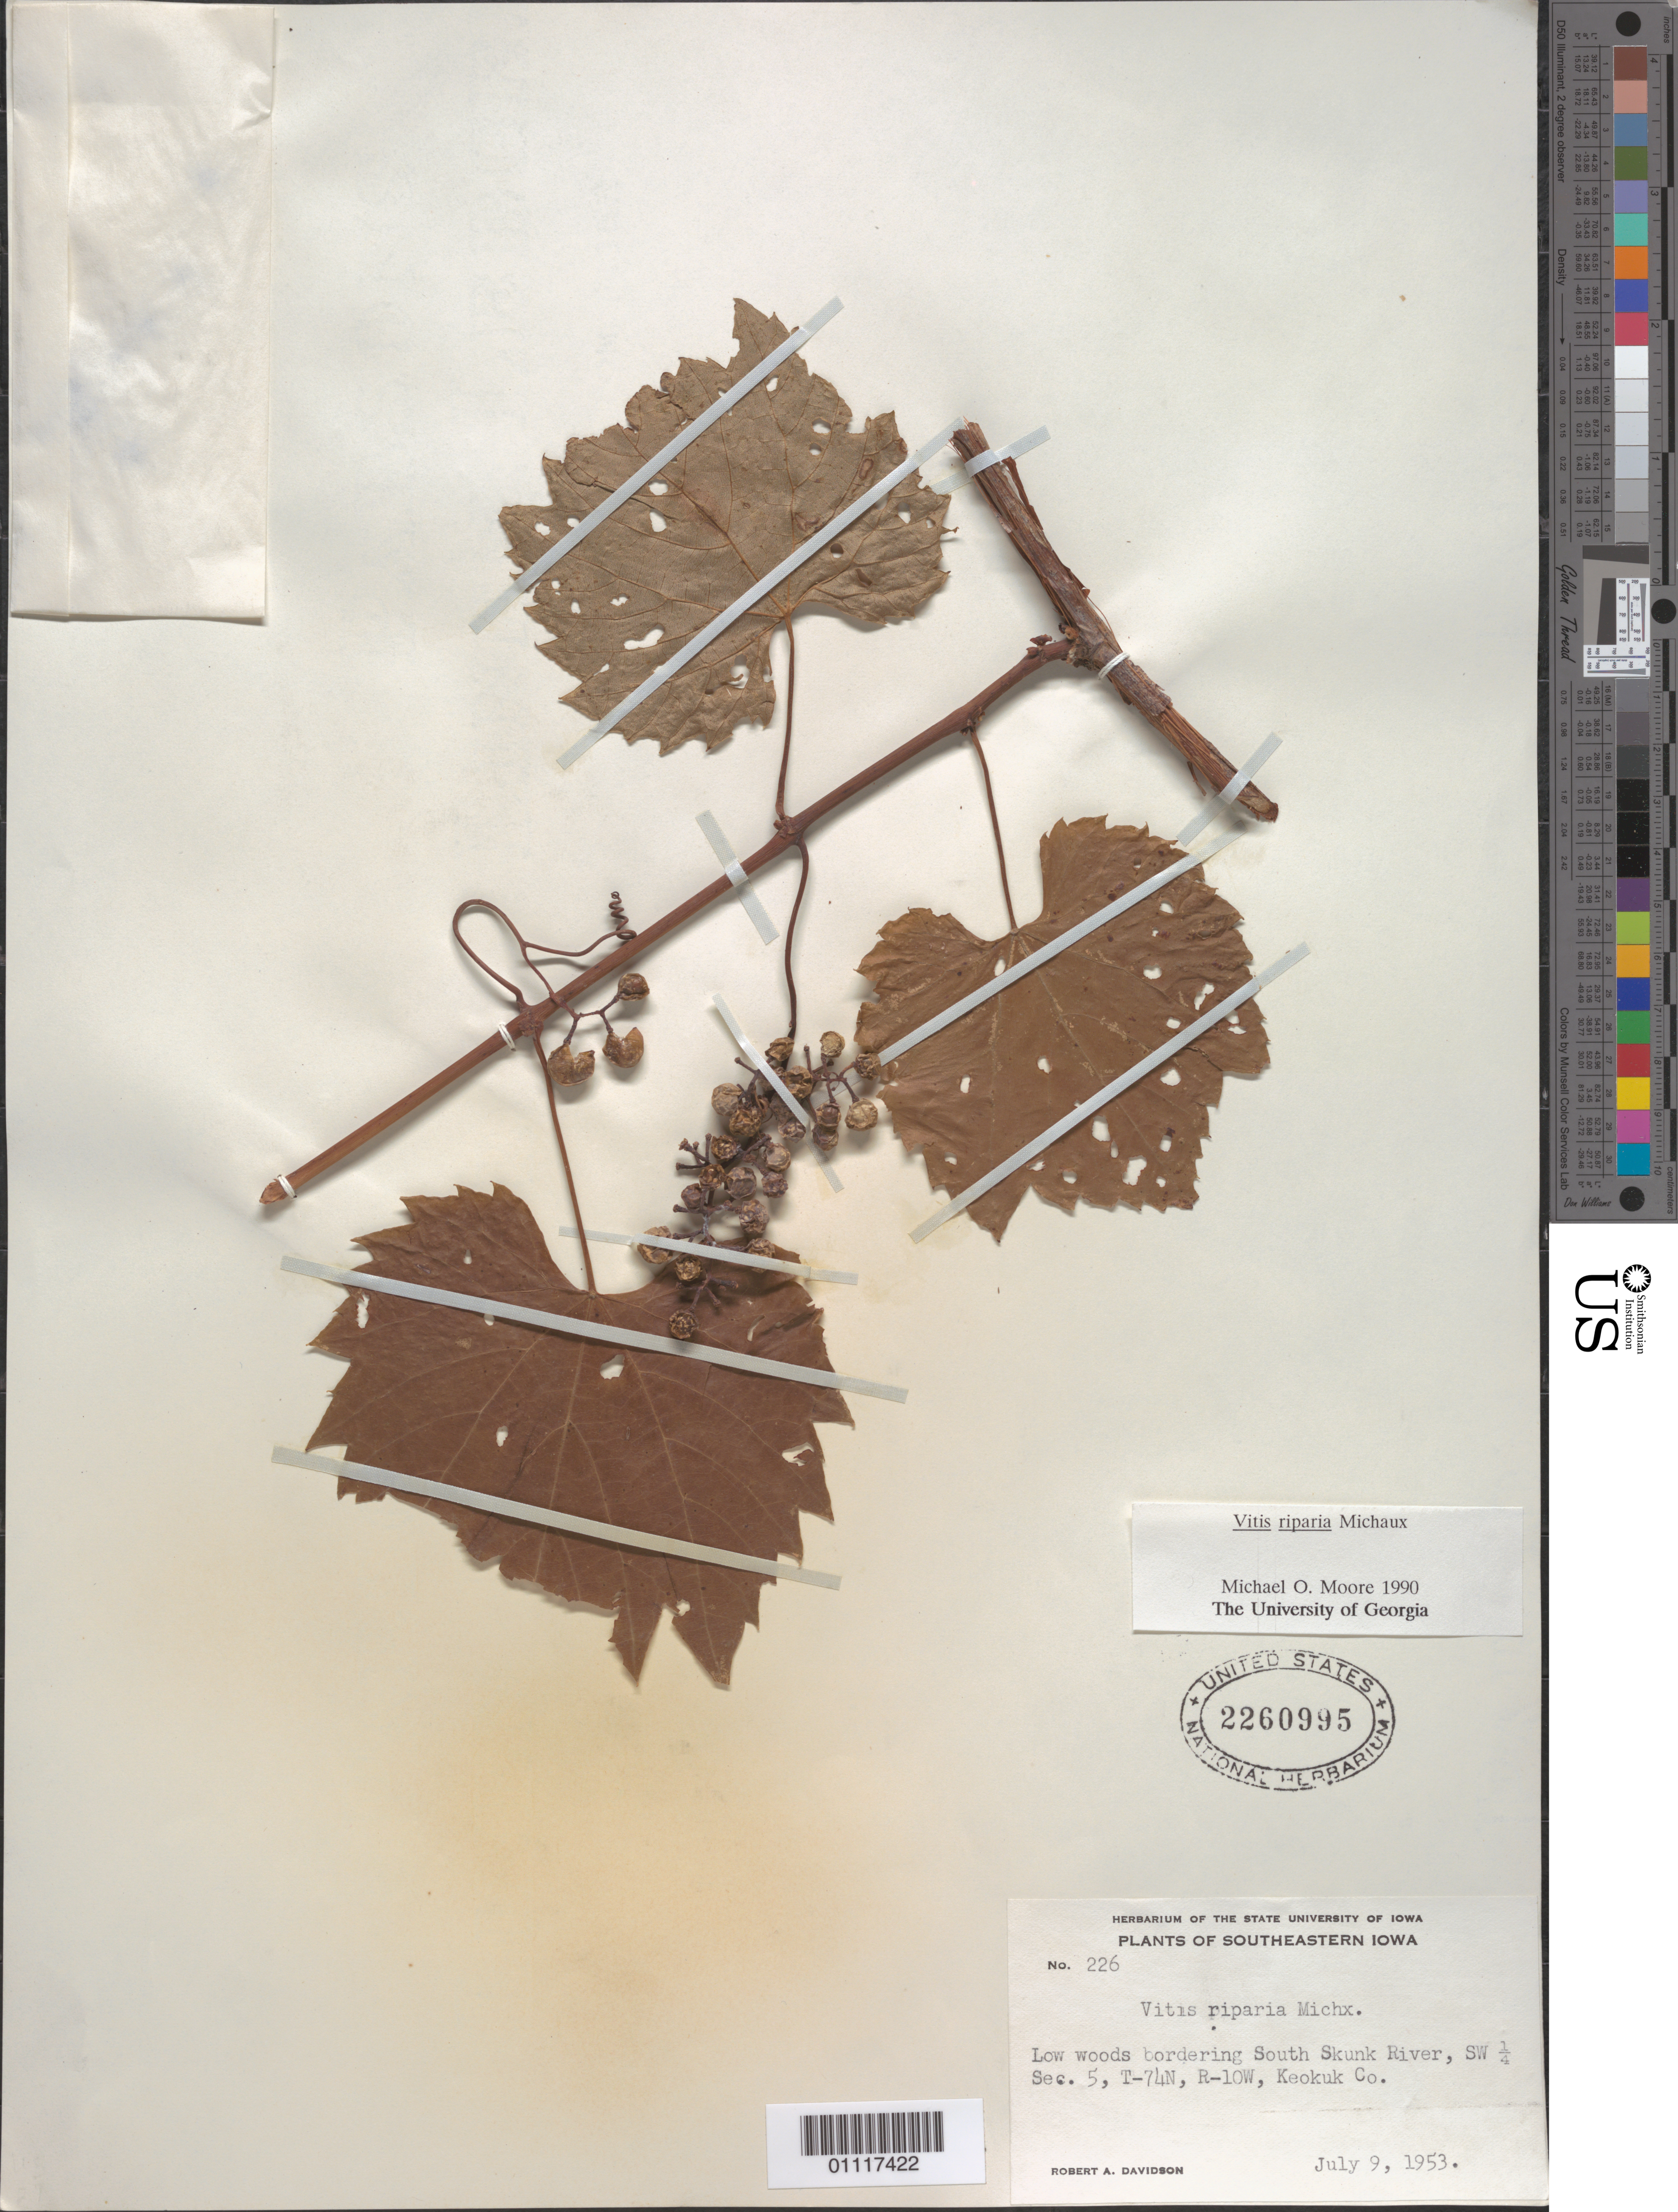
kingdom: Plantae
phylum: Tracheophyta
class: Magnoliopsida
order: Vitales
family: Vitaceae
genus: Vitis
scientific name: Vitis riparia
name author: Michx.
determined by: Moore, M. O.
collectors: R. A. Davidson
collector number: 226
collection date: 1953-07-09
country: United States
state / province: Iowa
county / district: Keokuk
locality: Low woods bordering South Skunk River, SW 1/4 Sec. 5. T-74N, R-10W.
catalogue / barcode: US 2260995